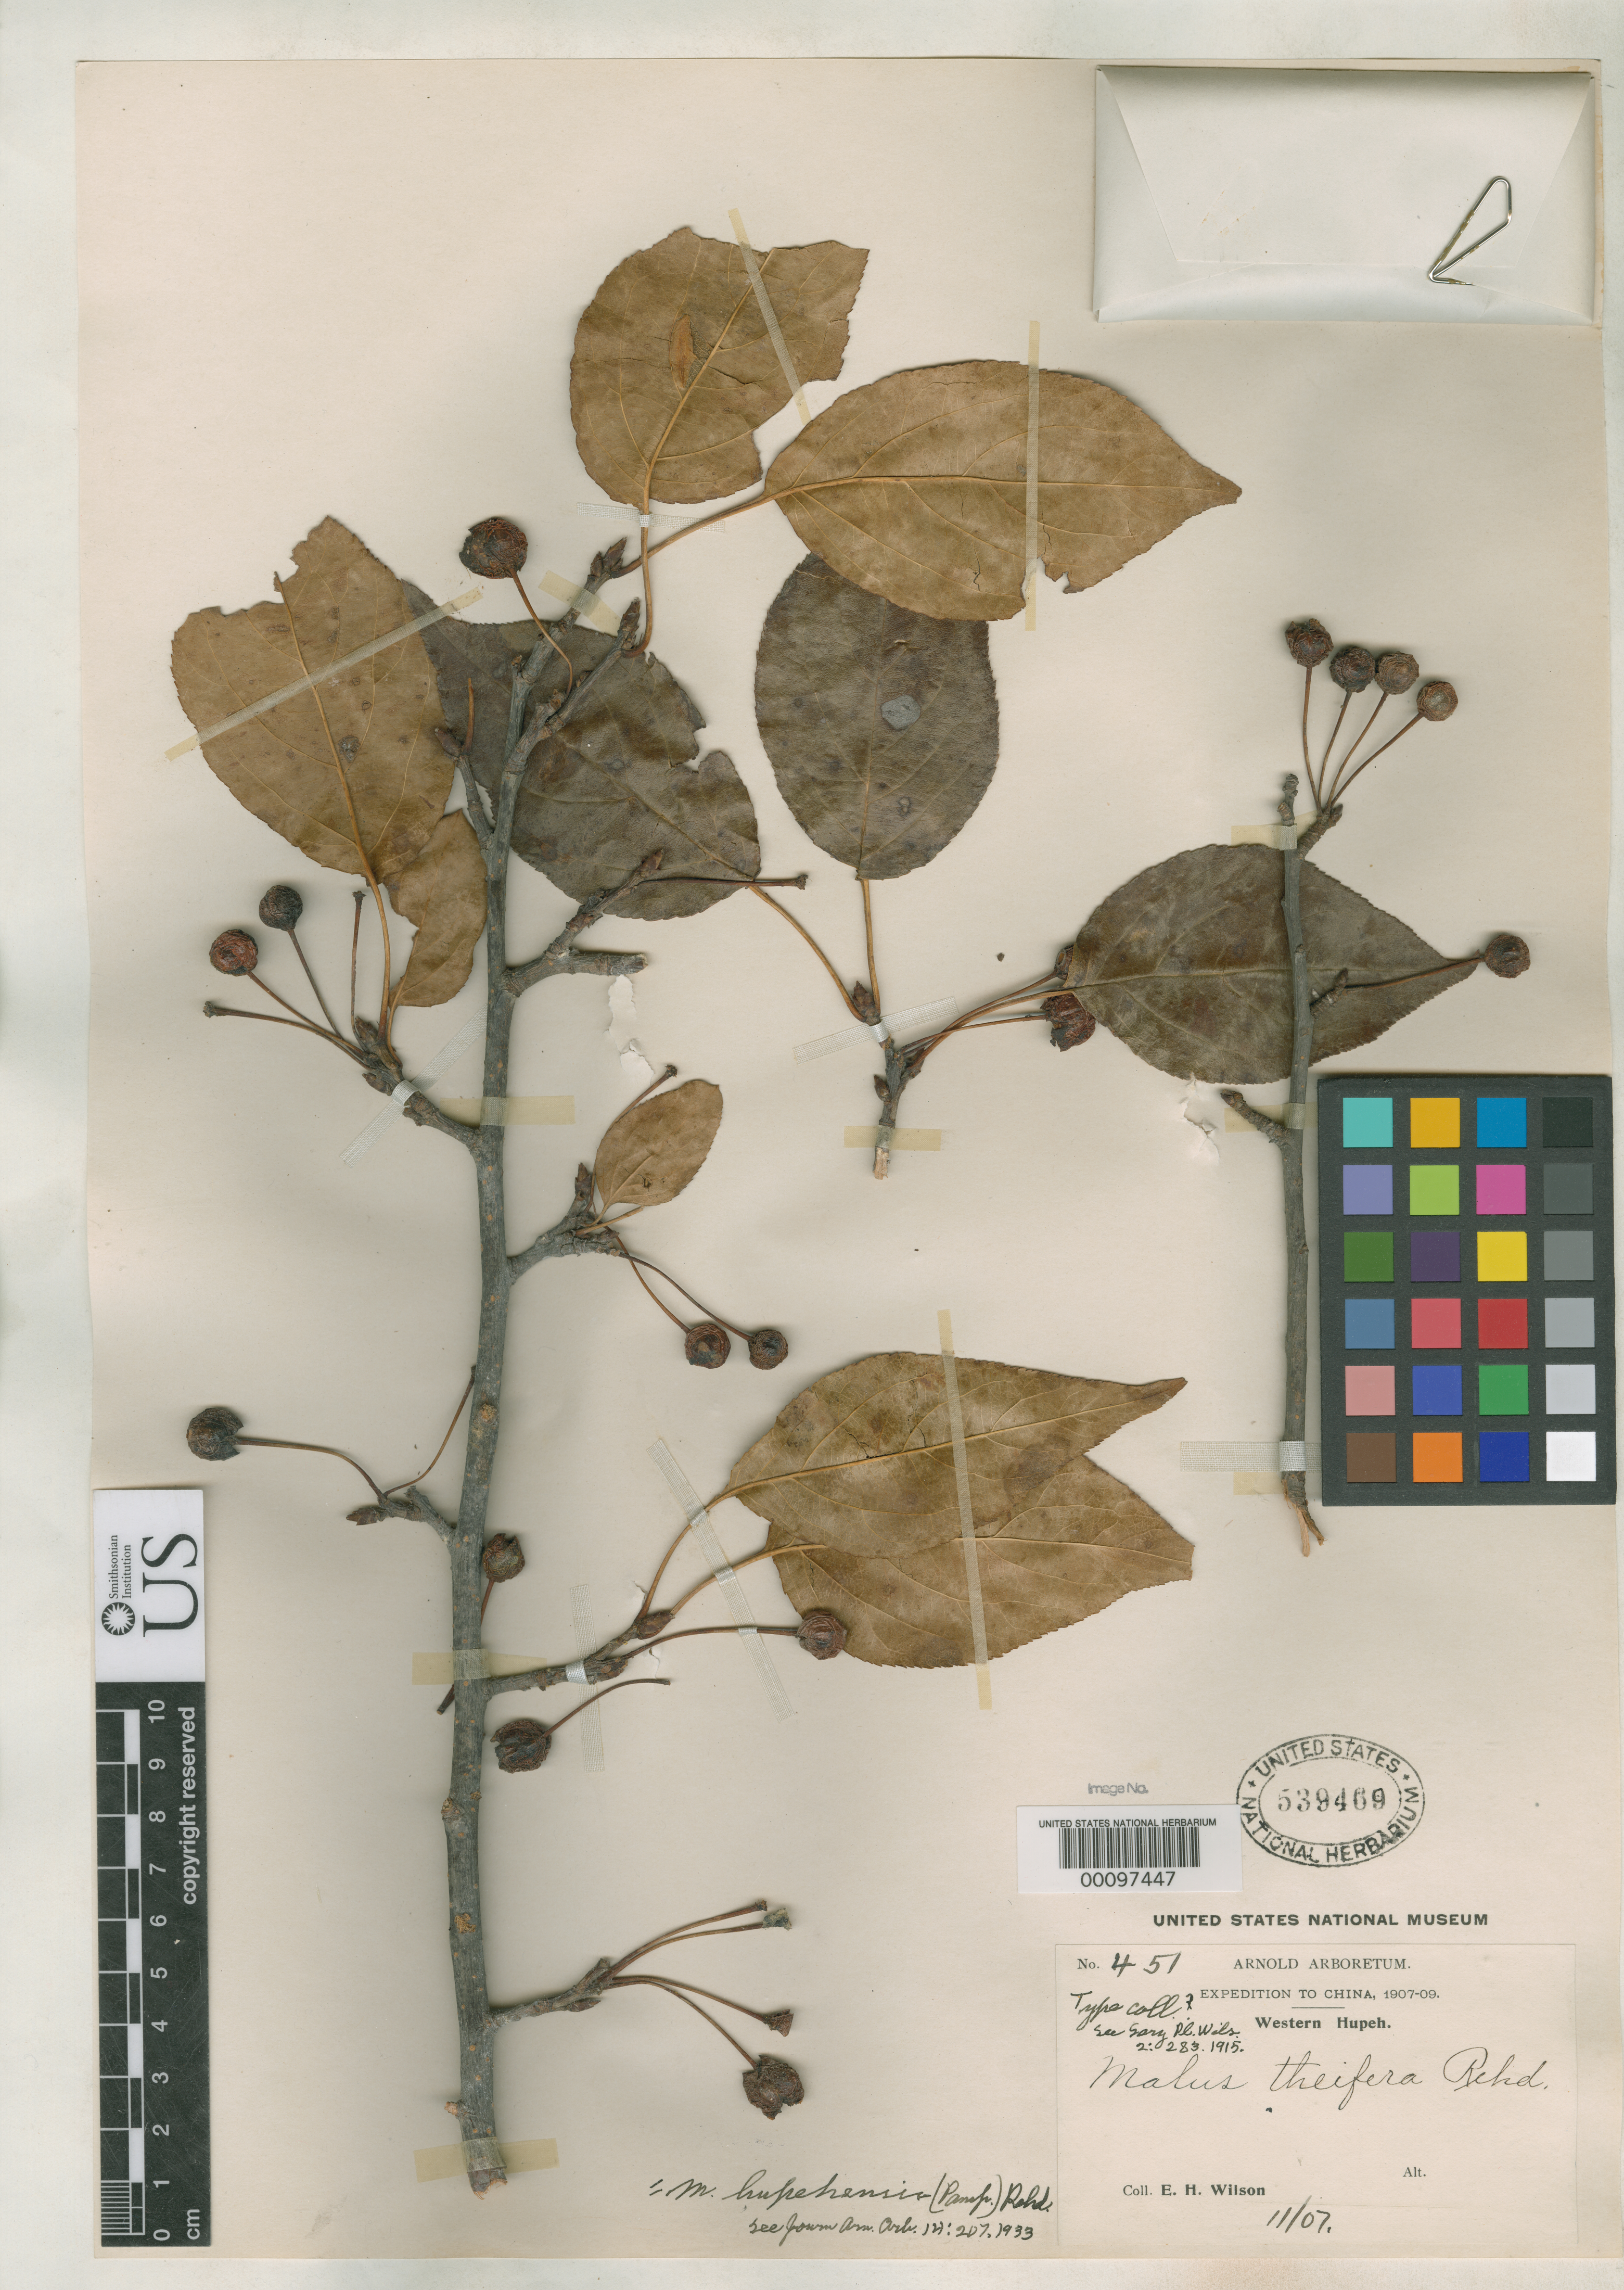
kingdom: Plantae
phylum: Tracheophyta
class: Magnoliopsida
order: Rosales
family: Rosaceae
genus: Malus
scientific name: Malus theifera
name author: Rehder in Sarg.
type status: Isotype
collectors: E. H. Wilson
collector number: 451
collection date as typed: Nov 1907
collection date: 1907-11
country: China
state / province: Hubei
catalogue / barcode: US 539469